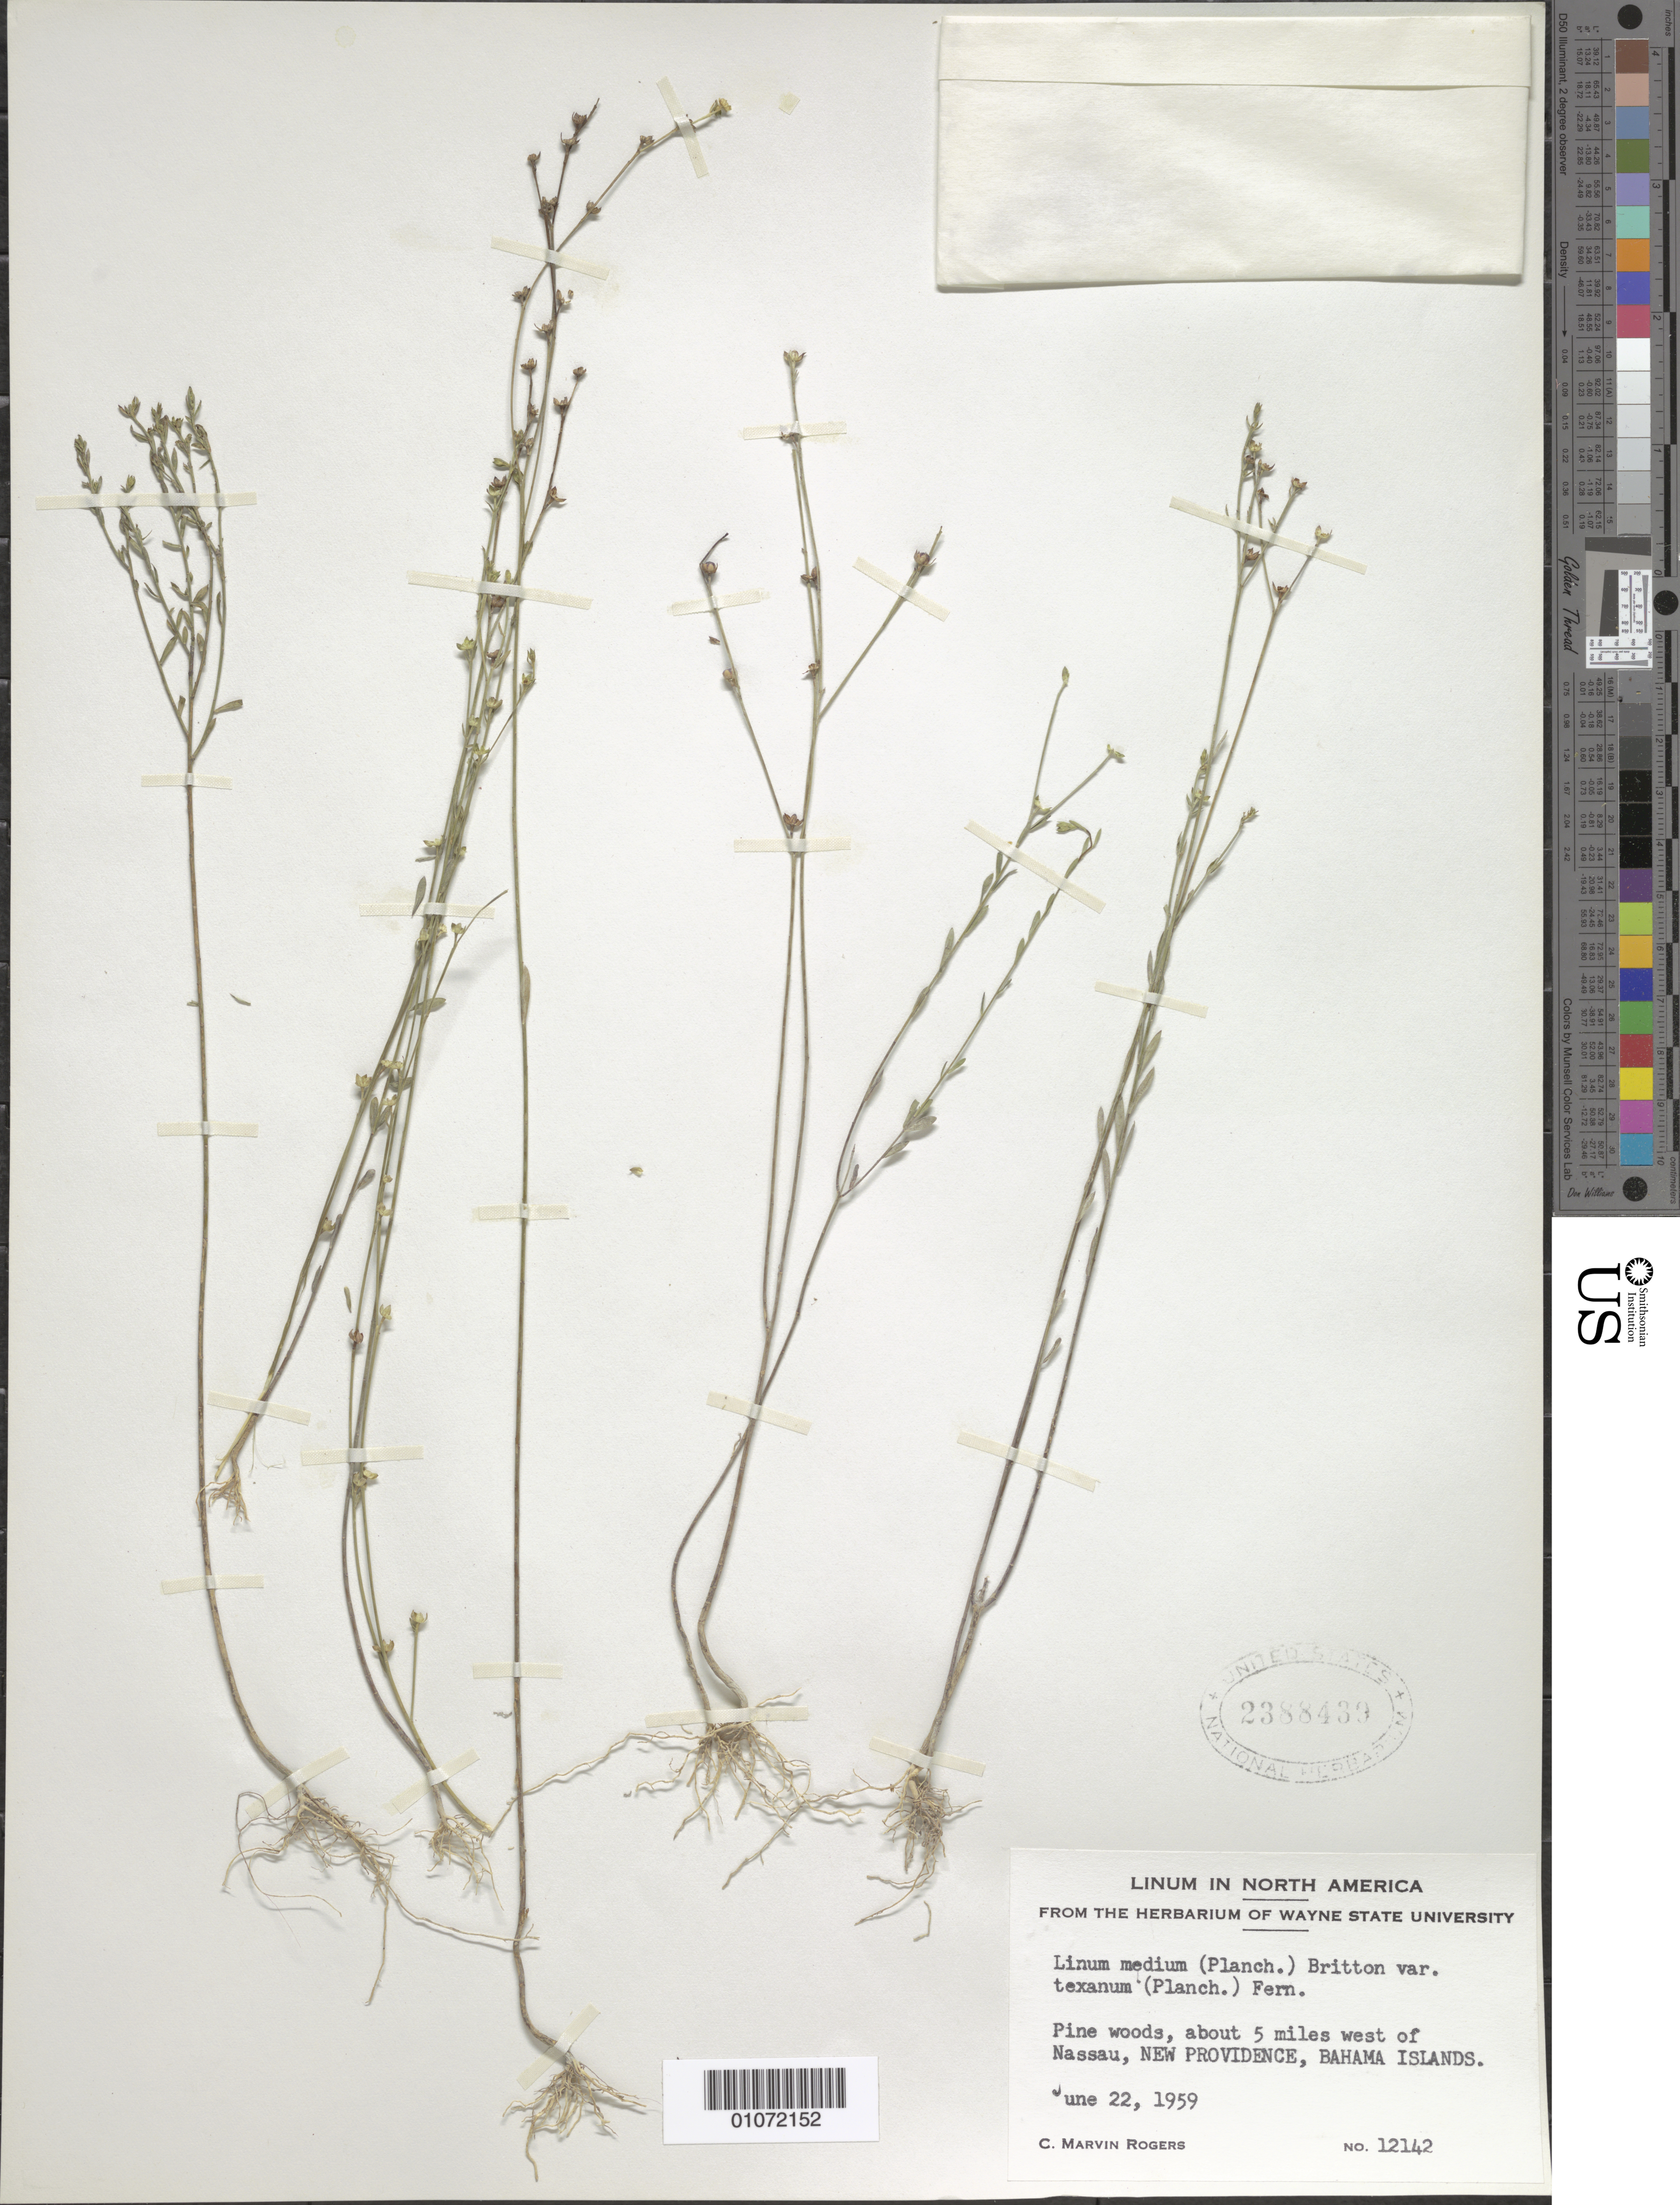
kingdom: Plantae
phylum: Tracheophyta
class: Magnoliopsida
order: Malpighiales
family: Linaceae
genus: Linum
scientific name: Linum medium var. texanum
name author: (Planch.) Fernald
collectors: C. M. Rogers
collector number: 12142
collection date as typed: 22 Jun 1959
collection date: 1959-06-22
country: Bahamas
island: New Providence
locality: Pine woods, about 5 miles west of Nassau, NEW PROVIDENCE. BAHAMA ISLANDS.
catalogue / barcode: US 2388439